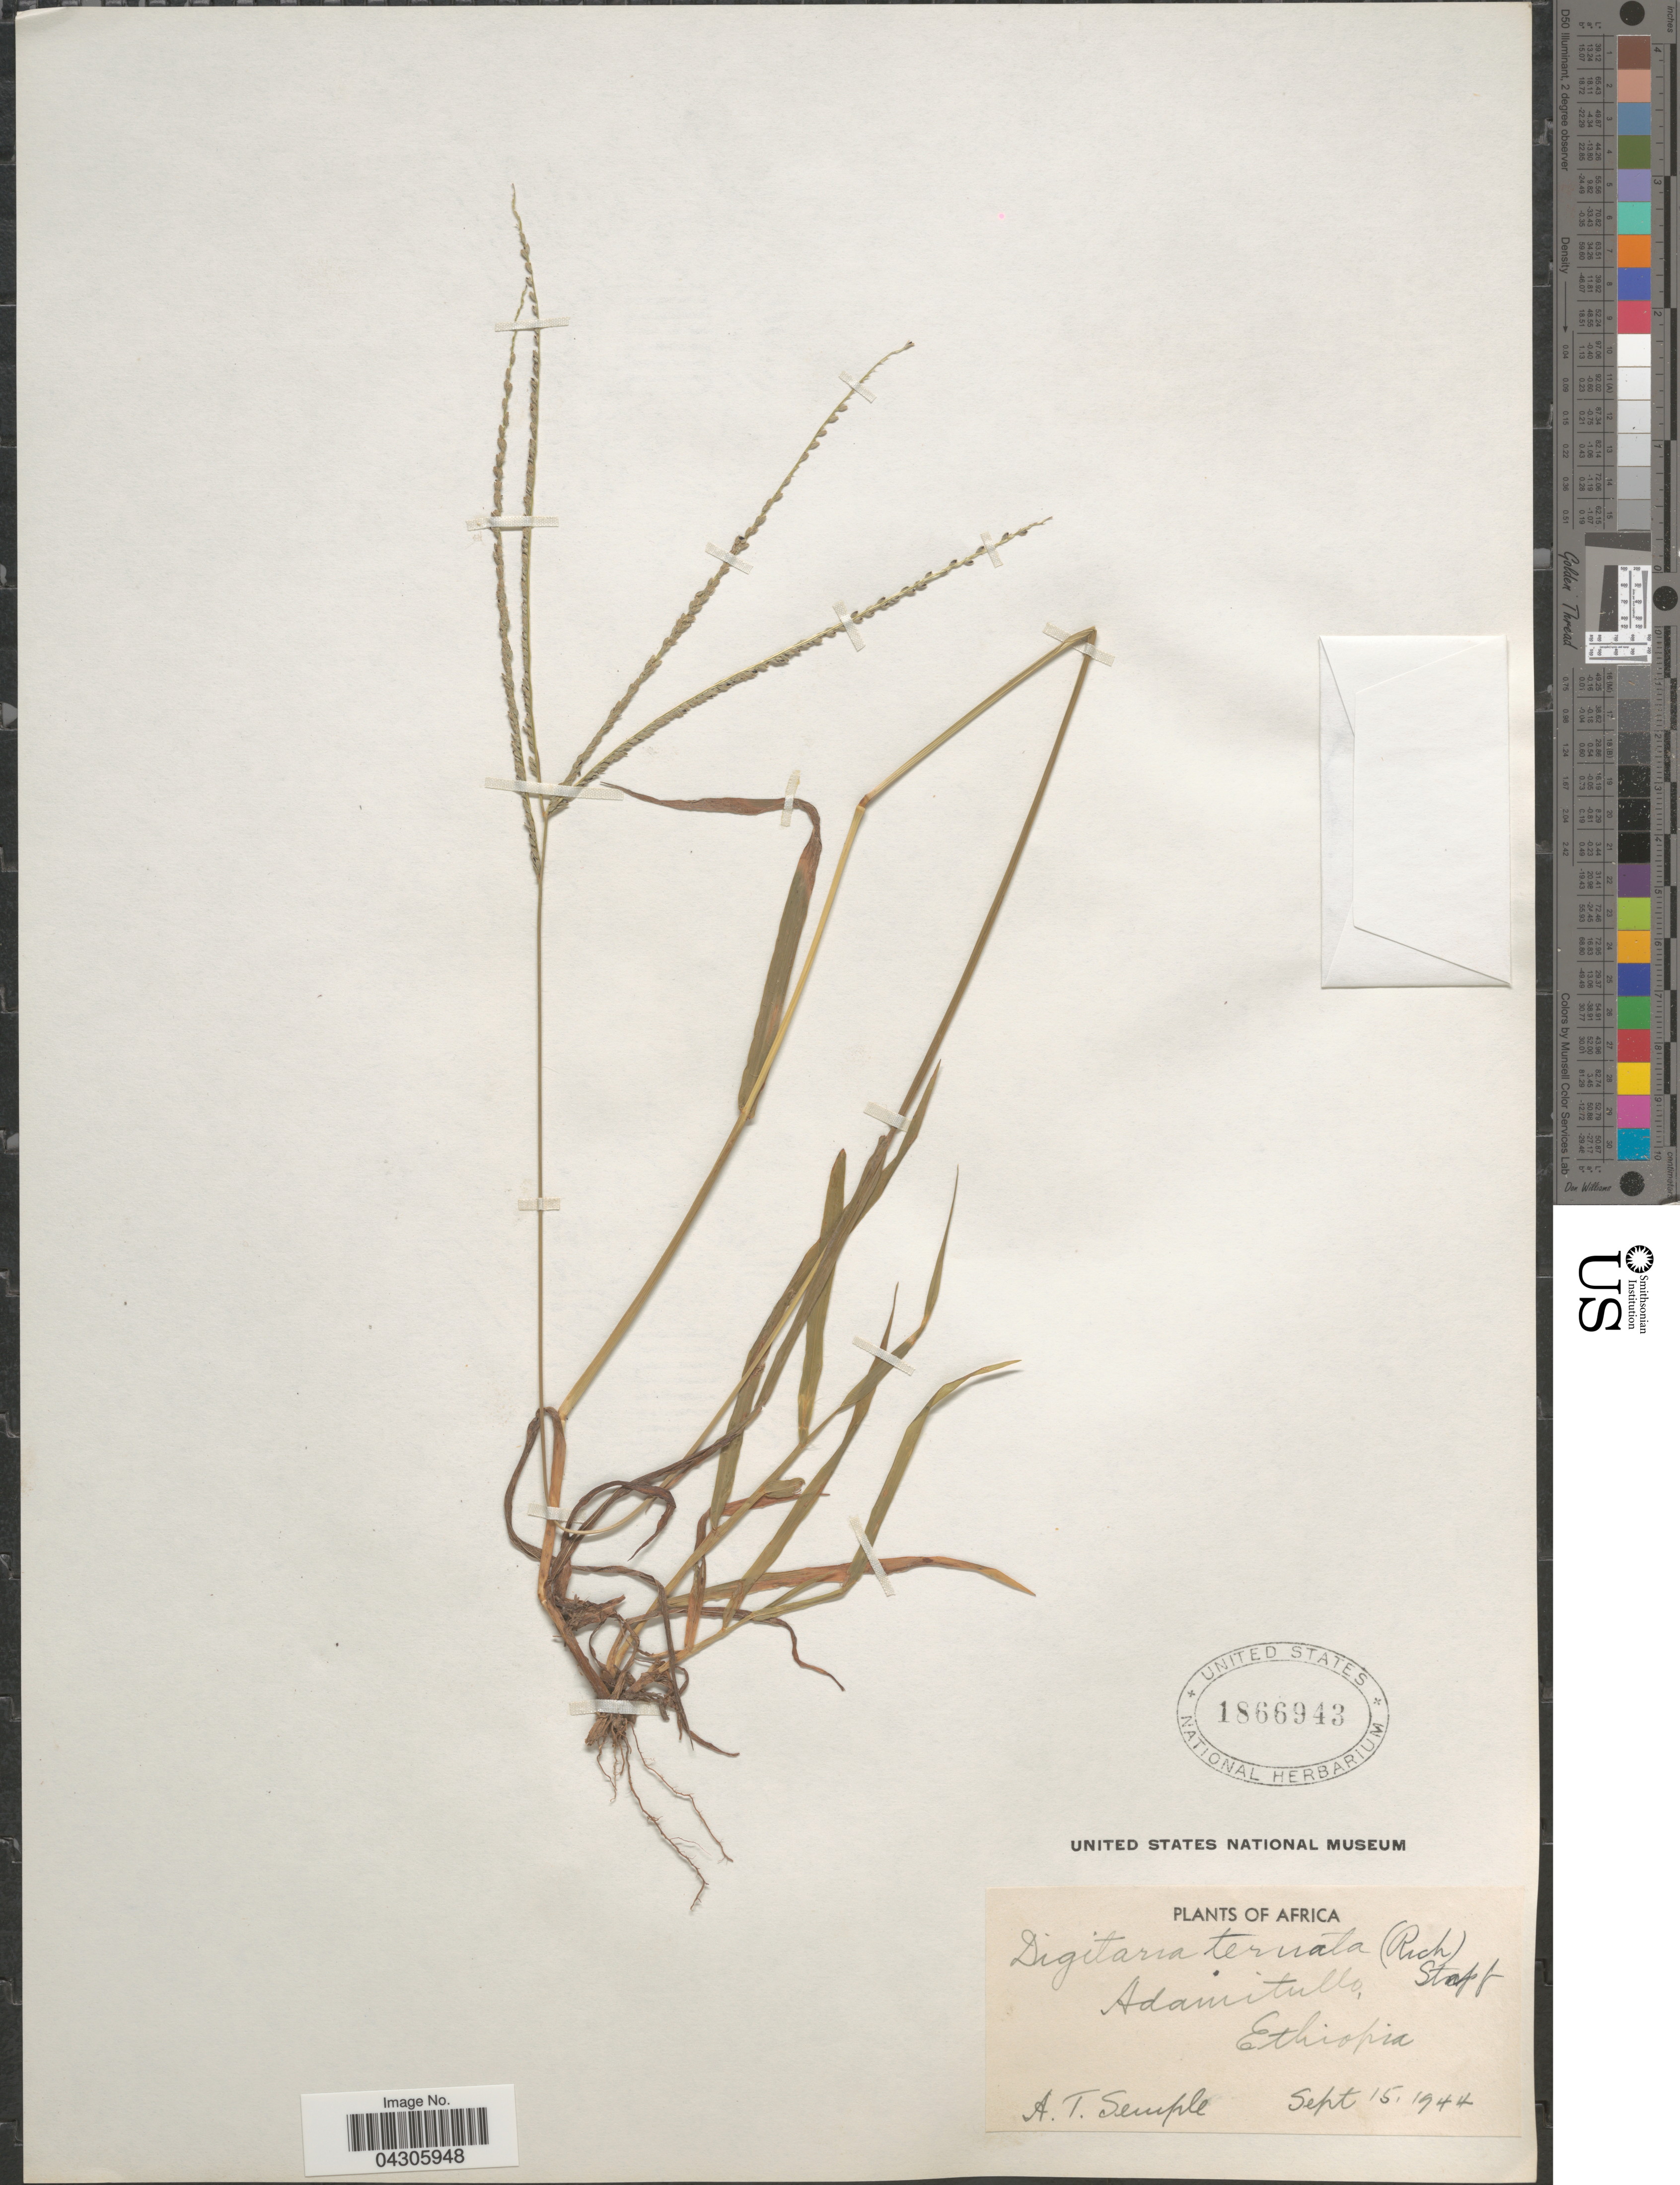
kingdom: Plantae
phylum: Tracheophyta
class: Liliopsida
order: Poales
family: Poaceae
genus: Digitaria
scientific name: Digitaria ternata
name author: (Hochr. ex A. Rich.) Stapf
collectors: A. Semple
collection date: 1944-09-15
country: Ethiopia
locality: Adamitullo.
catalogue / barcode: US 1866943